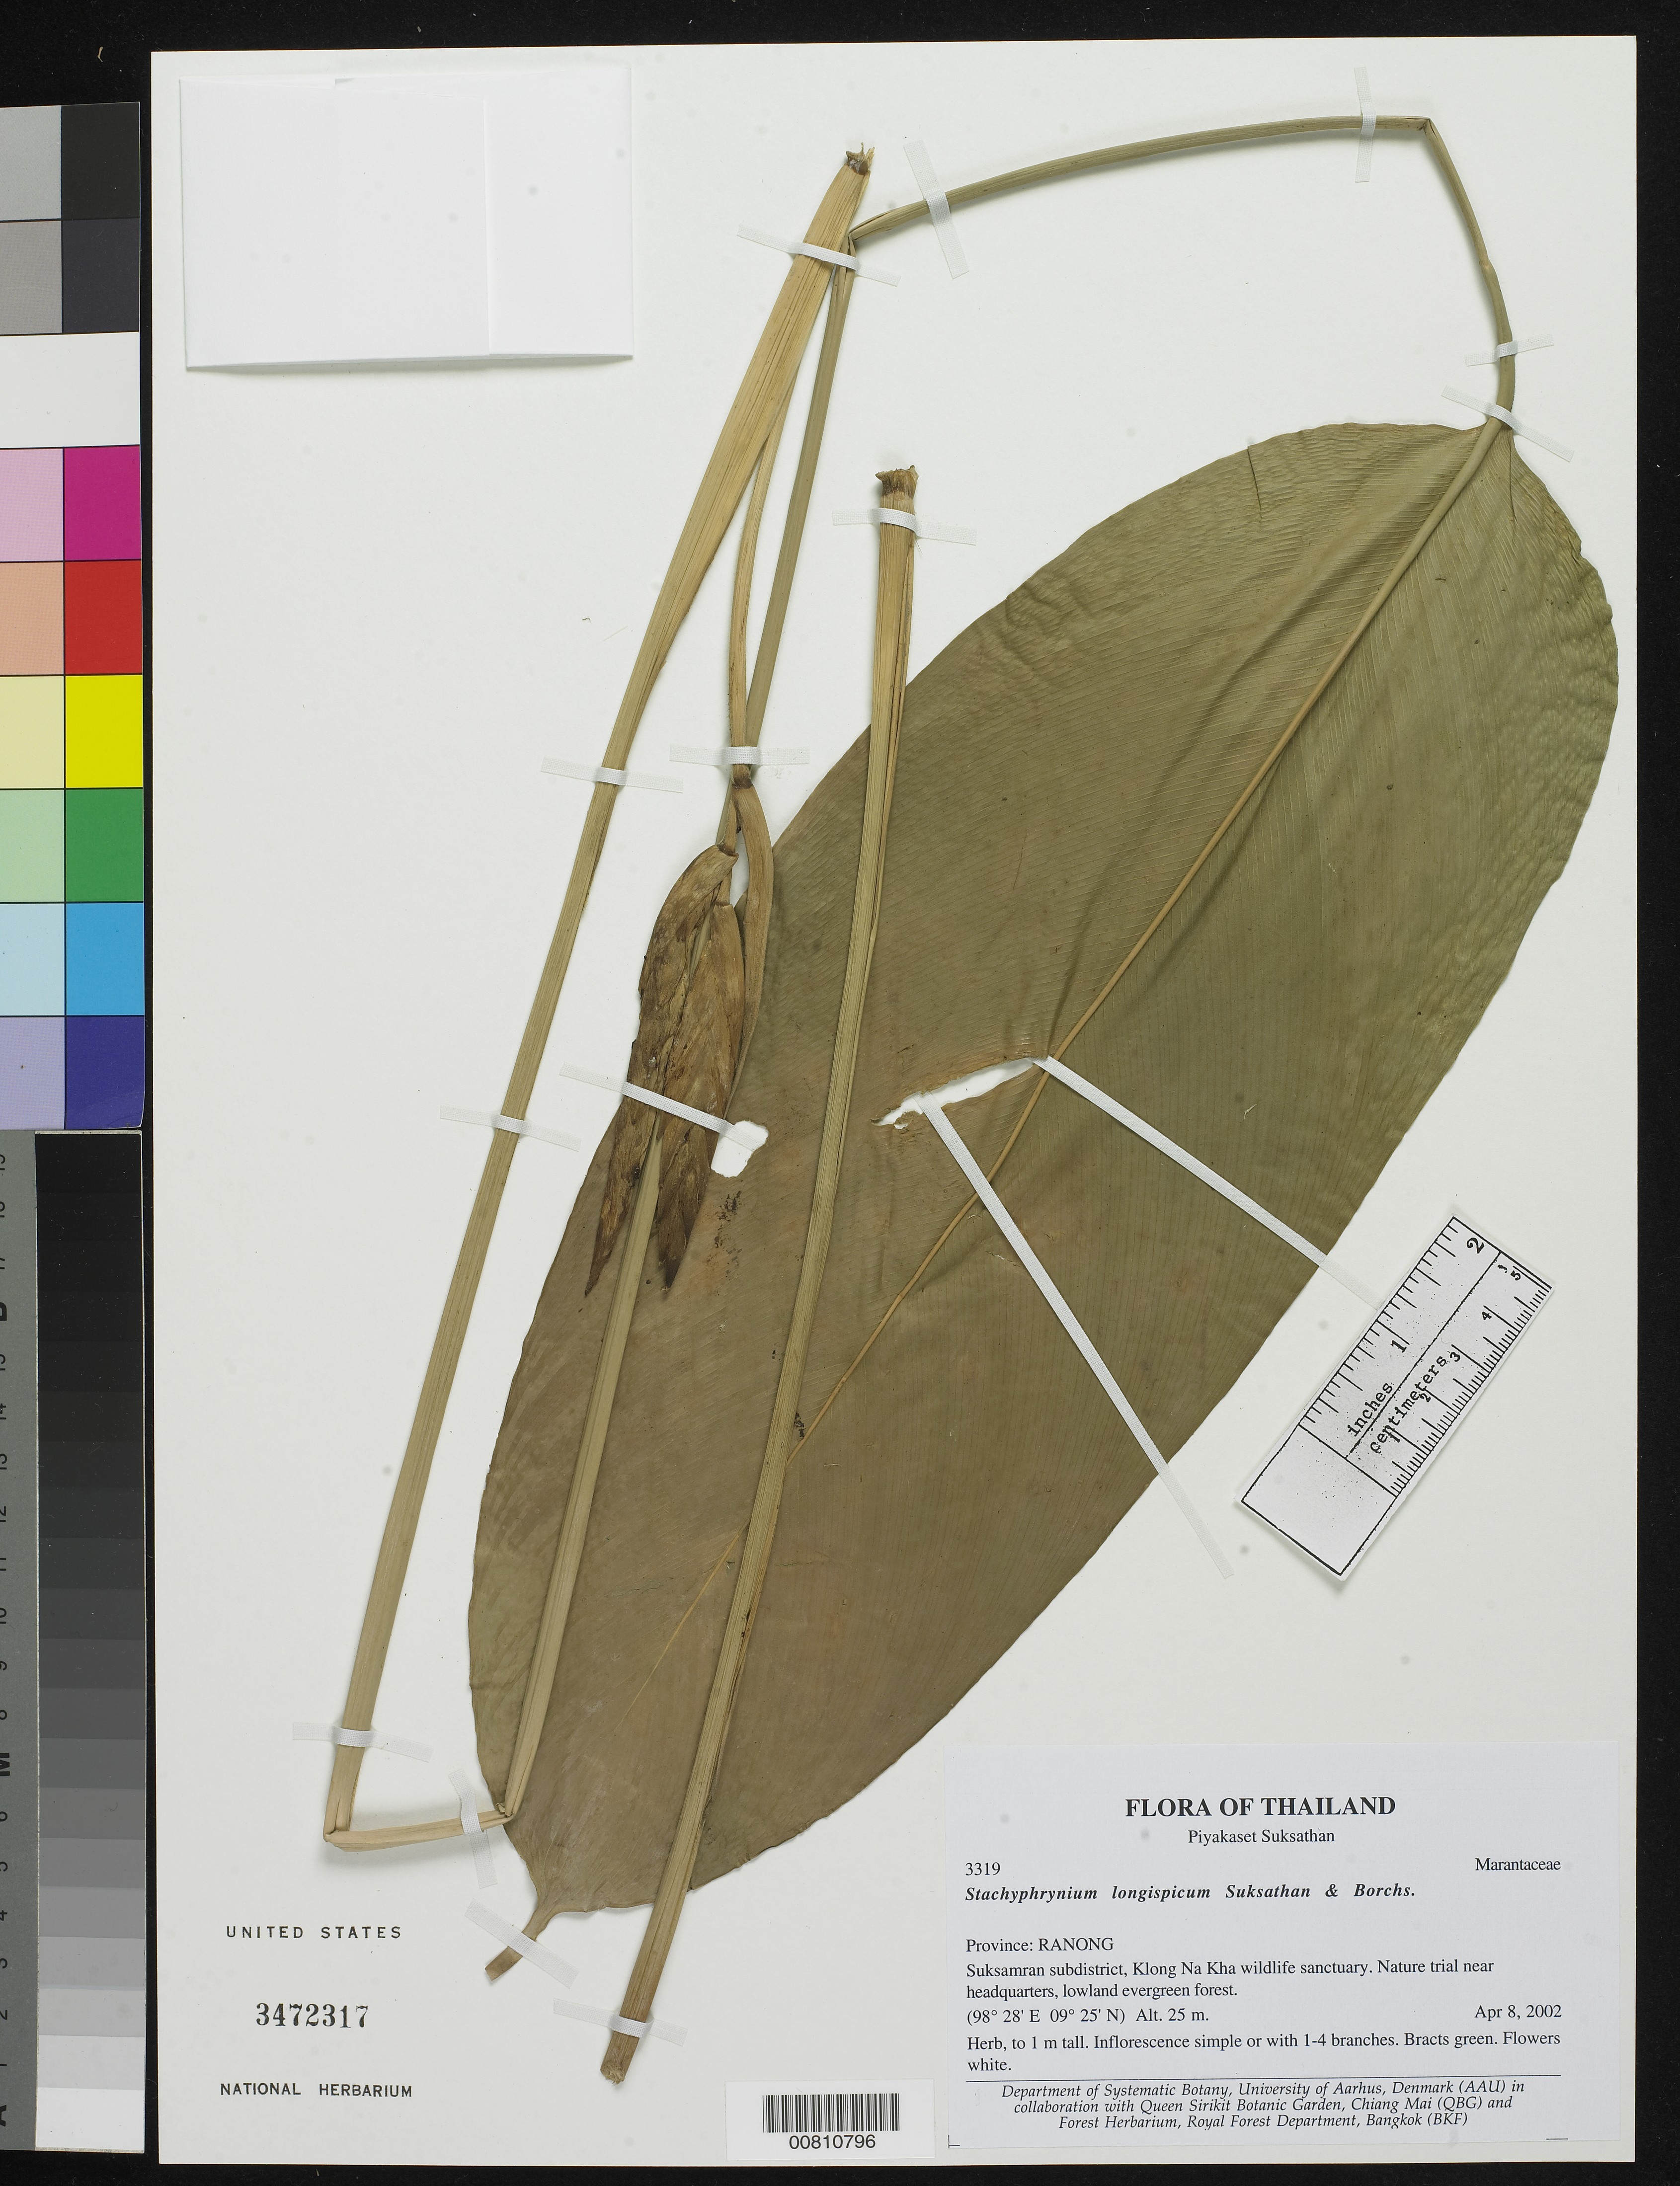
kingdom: Plantae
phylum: Tracheophyta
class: Liliopsida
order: Zingiberales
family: Marantaceae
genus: Stachyphrynium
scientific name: Stachyphrynium longispicatum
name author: Suksathan & Borchs.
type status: Isotype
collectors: P. Suksathan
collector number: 3319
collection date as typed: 08 Apr 2002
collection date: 2002-04-08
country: Thailand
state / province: Ranong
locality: Suksamran subdistrict, Klong Na Kha wildlife sanctuary. Nature trail near headquarters.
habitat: Lowland evergreen forest.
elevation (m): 25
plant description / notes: Holotype at QBG.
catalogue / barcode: US 3472317